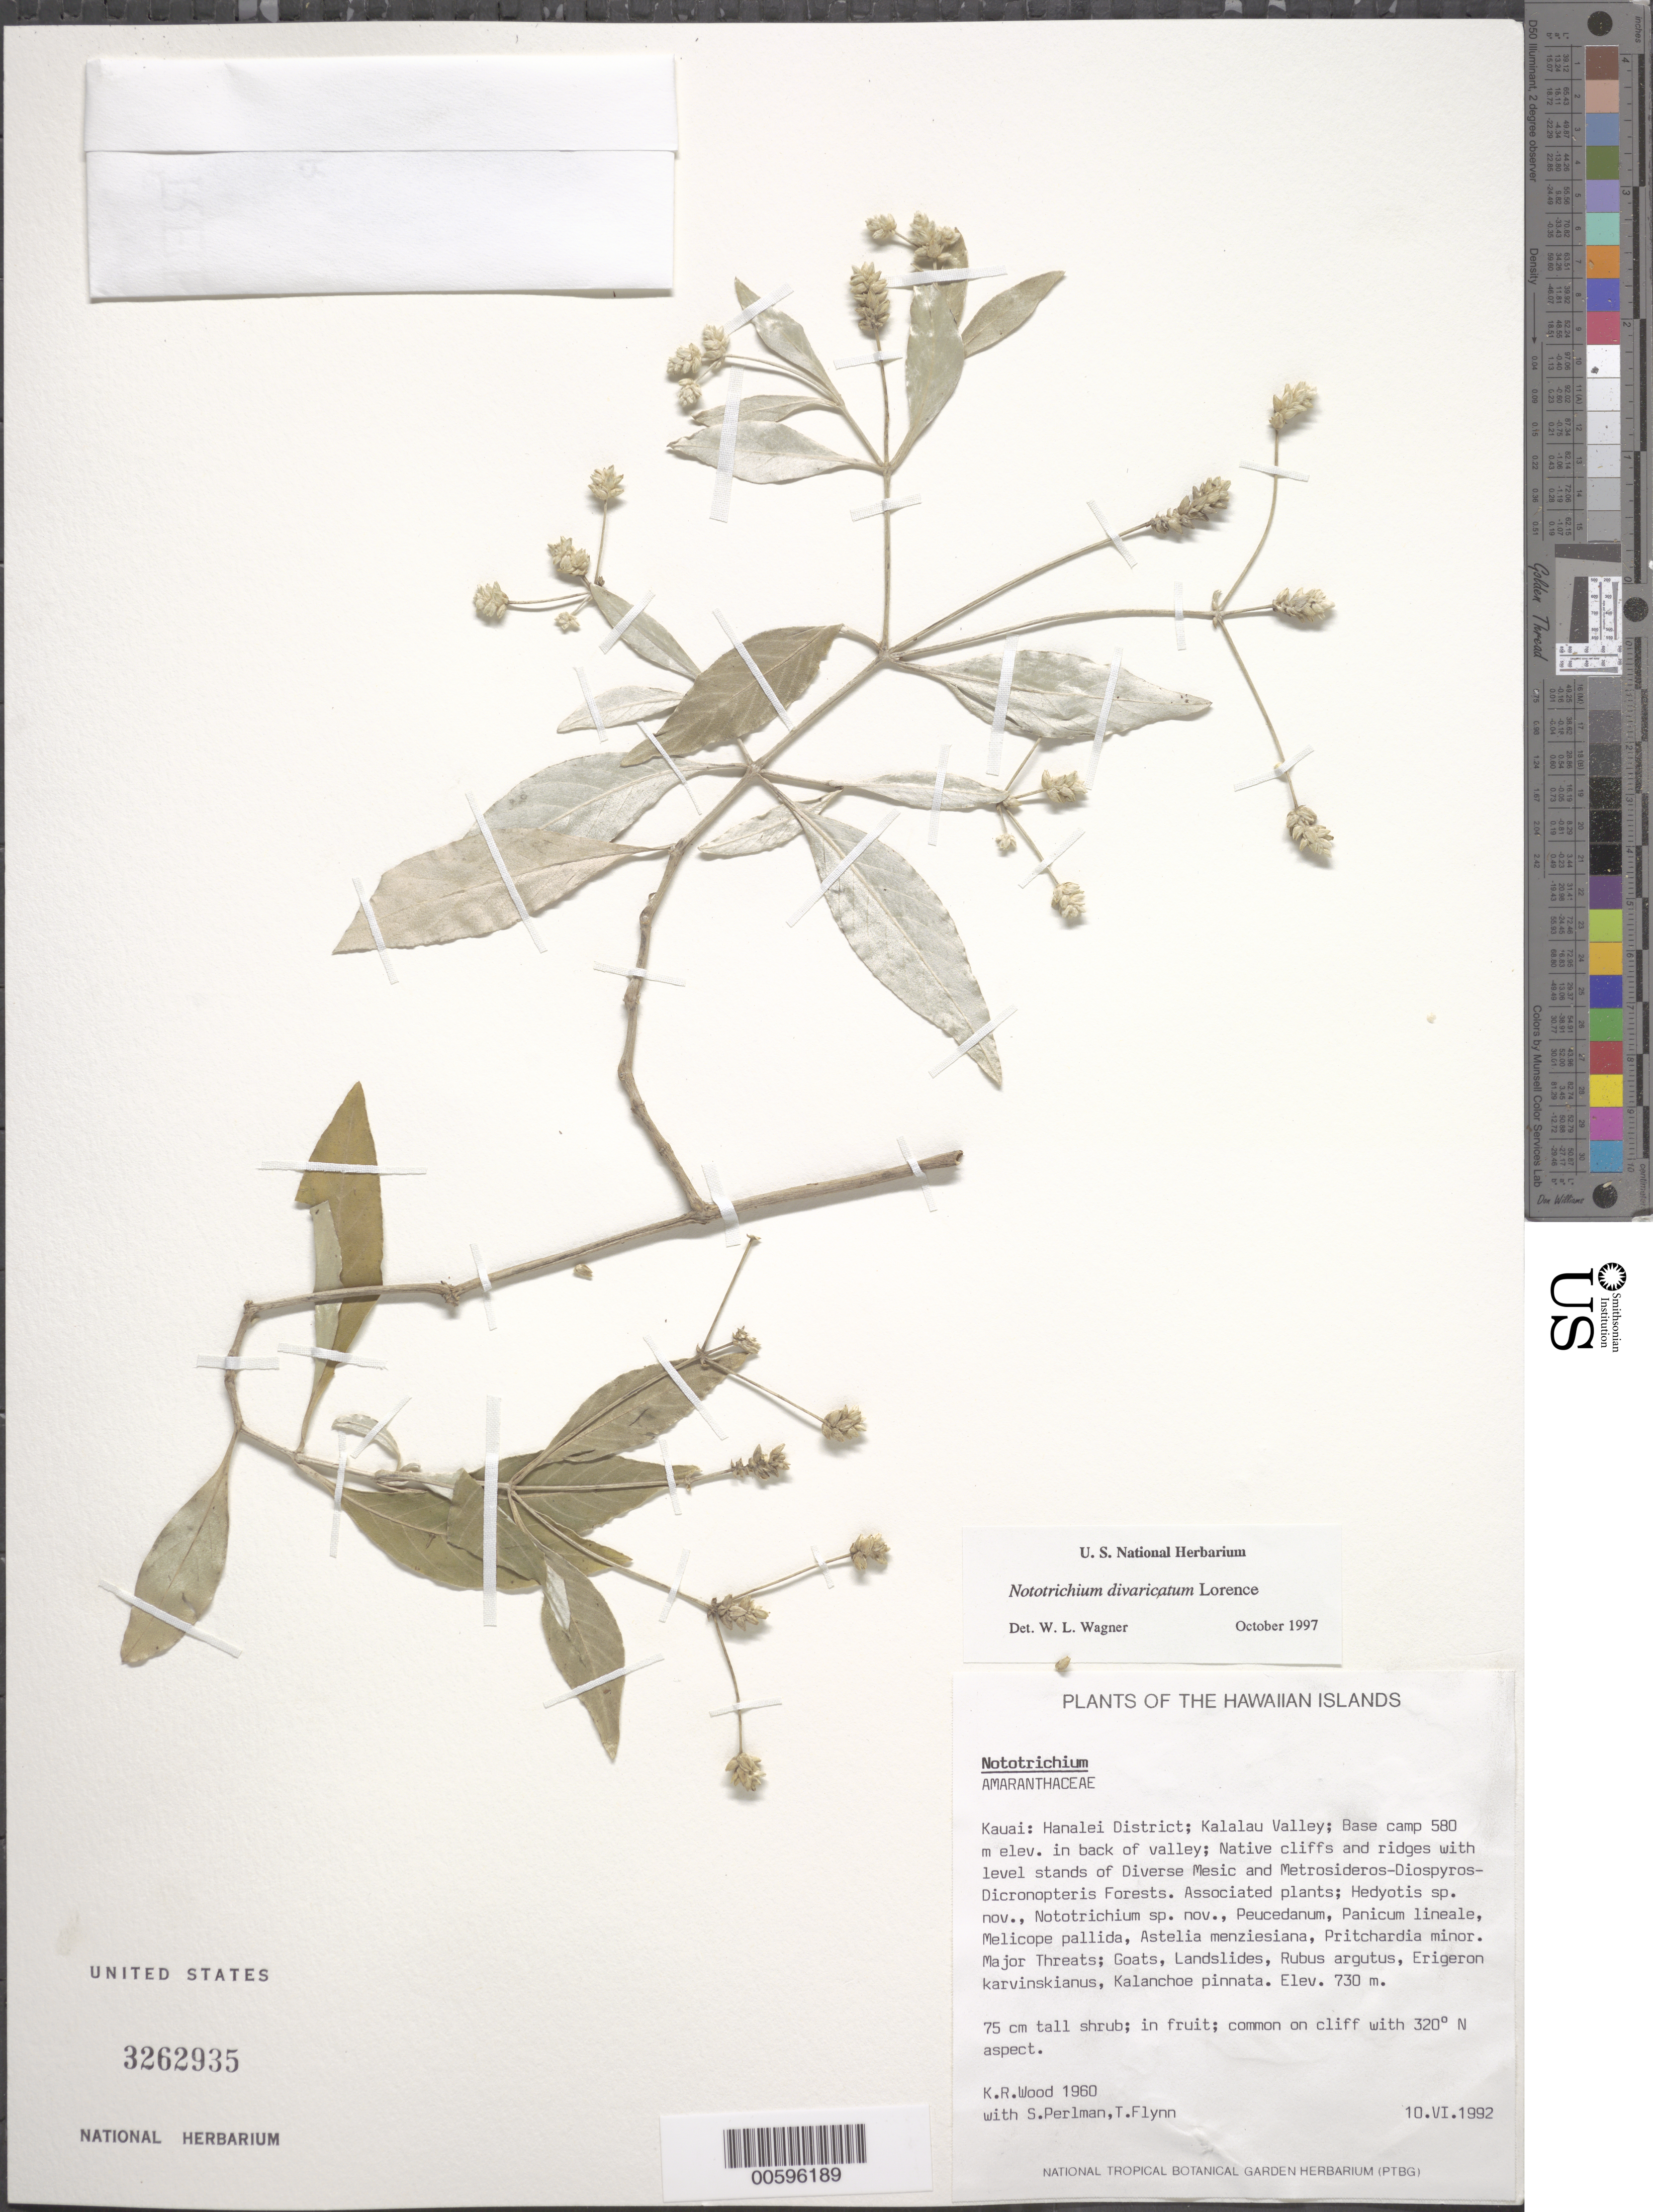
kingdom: Plantae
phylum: Tracheophyta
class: Magnoliopsida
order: Caryophyllales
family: Amaranthaceae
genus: Achyranthes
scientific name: Achyranthes divaricata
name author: (Lorence) Di Vincenzo et al.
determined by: Wagner, W. L., (BOT), Smithsonian Institution - National Museum of Natural History (UNITED STATES)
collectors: K. R. Wood, S. P. Perlman & T. W. Flynn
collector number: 1960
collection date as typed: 10 Jun 1992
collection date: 1992-06-10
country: United States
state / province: Hawaii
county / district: Kauai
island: Kaua'i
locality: Hanalei Dist; Kalalau Valley; Base camp 580 m elev in back of valley.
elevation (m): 730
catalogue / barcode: US 3262935